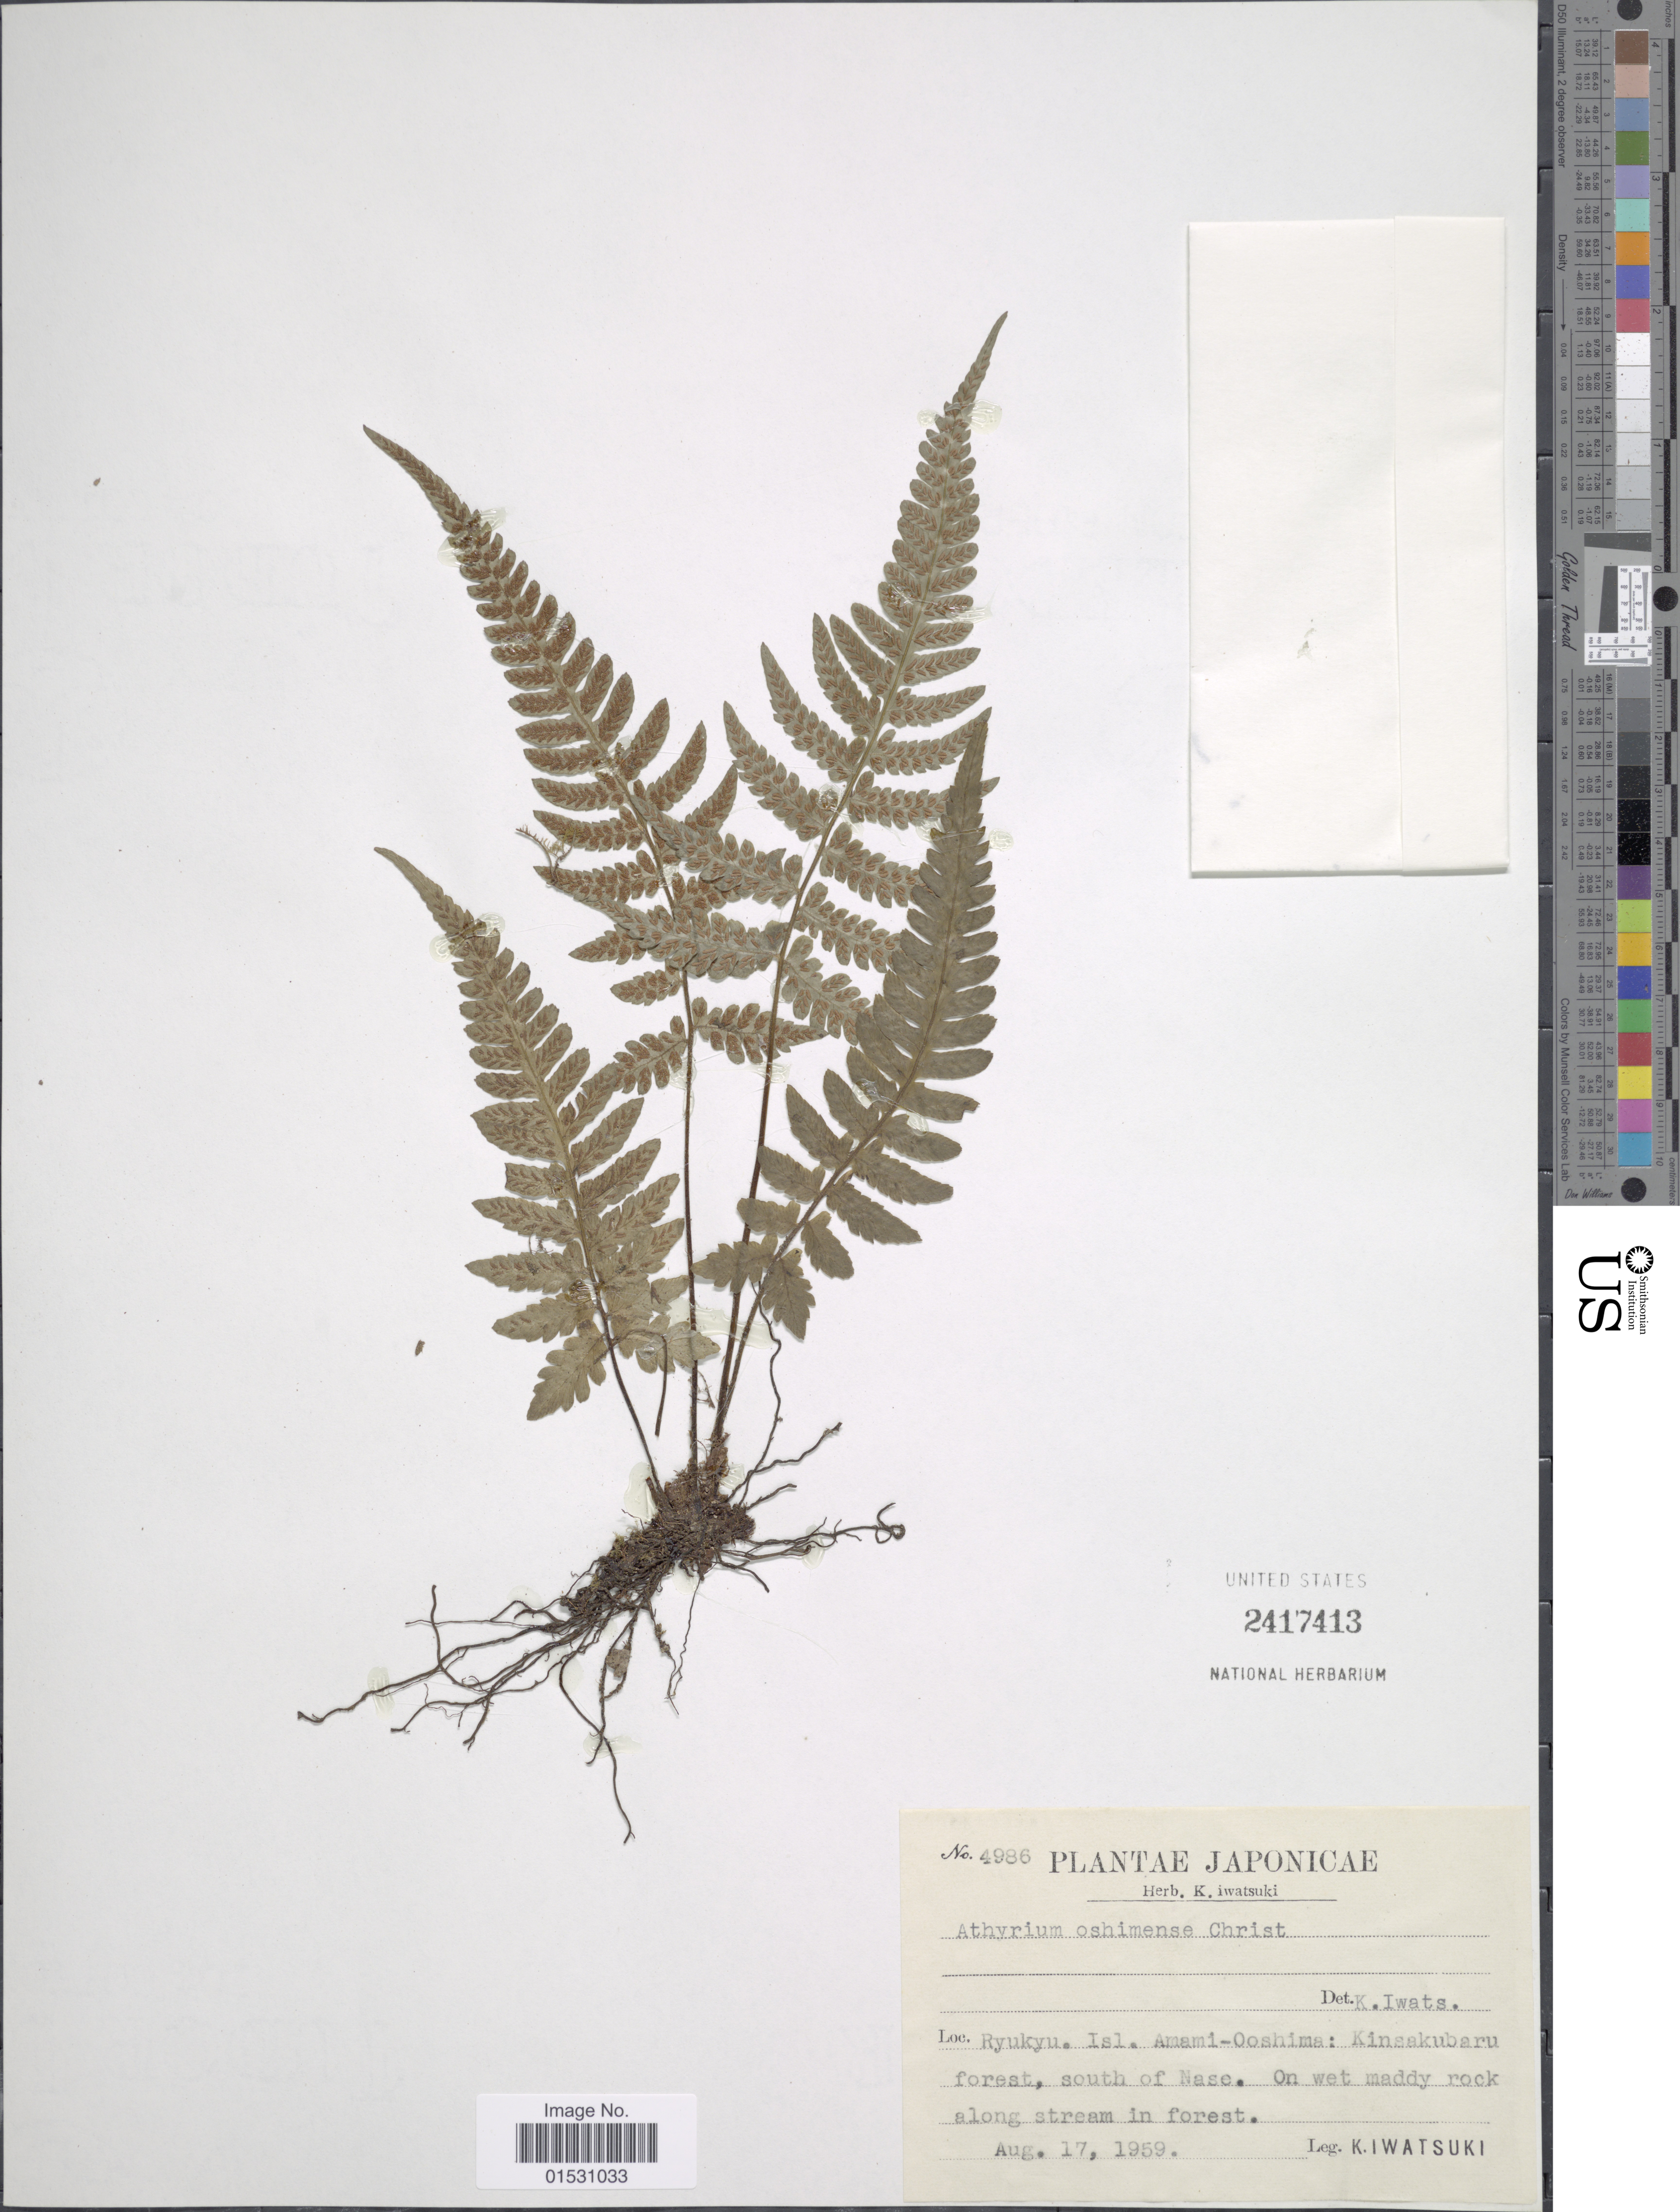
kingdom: Plantae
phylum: Tracheophyta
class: Polypodiopsida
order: Polypodiales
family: Athyriaceae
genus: Athyrium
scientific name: Athyrium oshimense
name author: Christ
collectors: K. Iwatsuki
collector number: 4986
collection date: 1959-08-17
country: Japan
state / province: Okinawa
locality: Ryukyu. Isl. Amami-Ooshima: Kinsakubaru forest, south of Nase.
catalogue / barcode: US 2417413